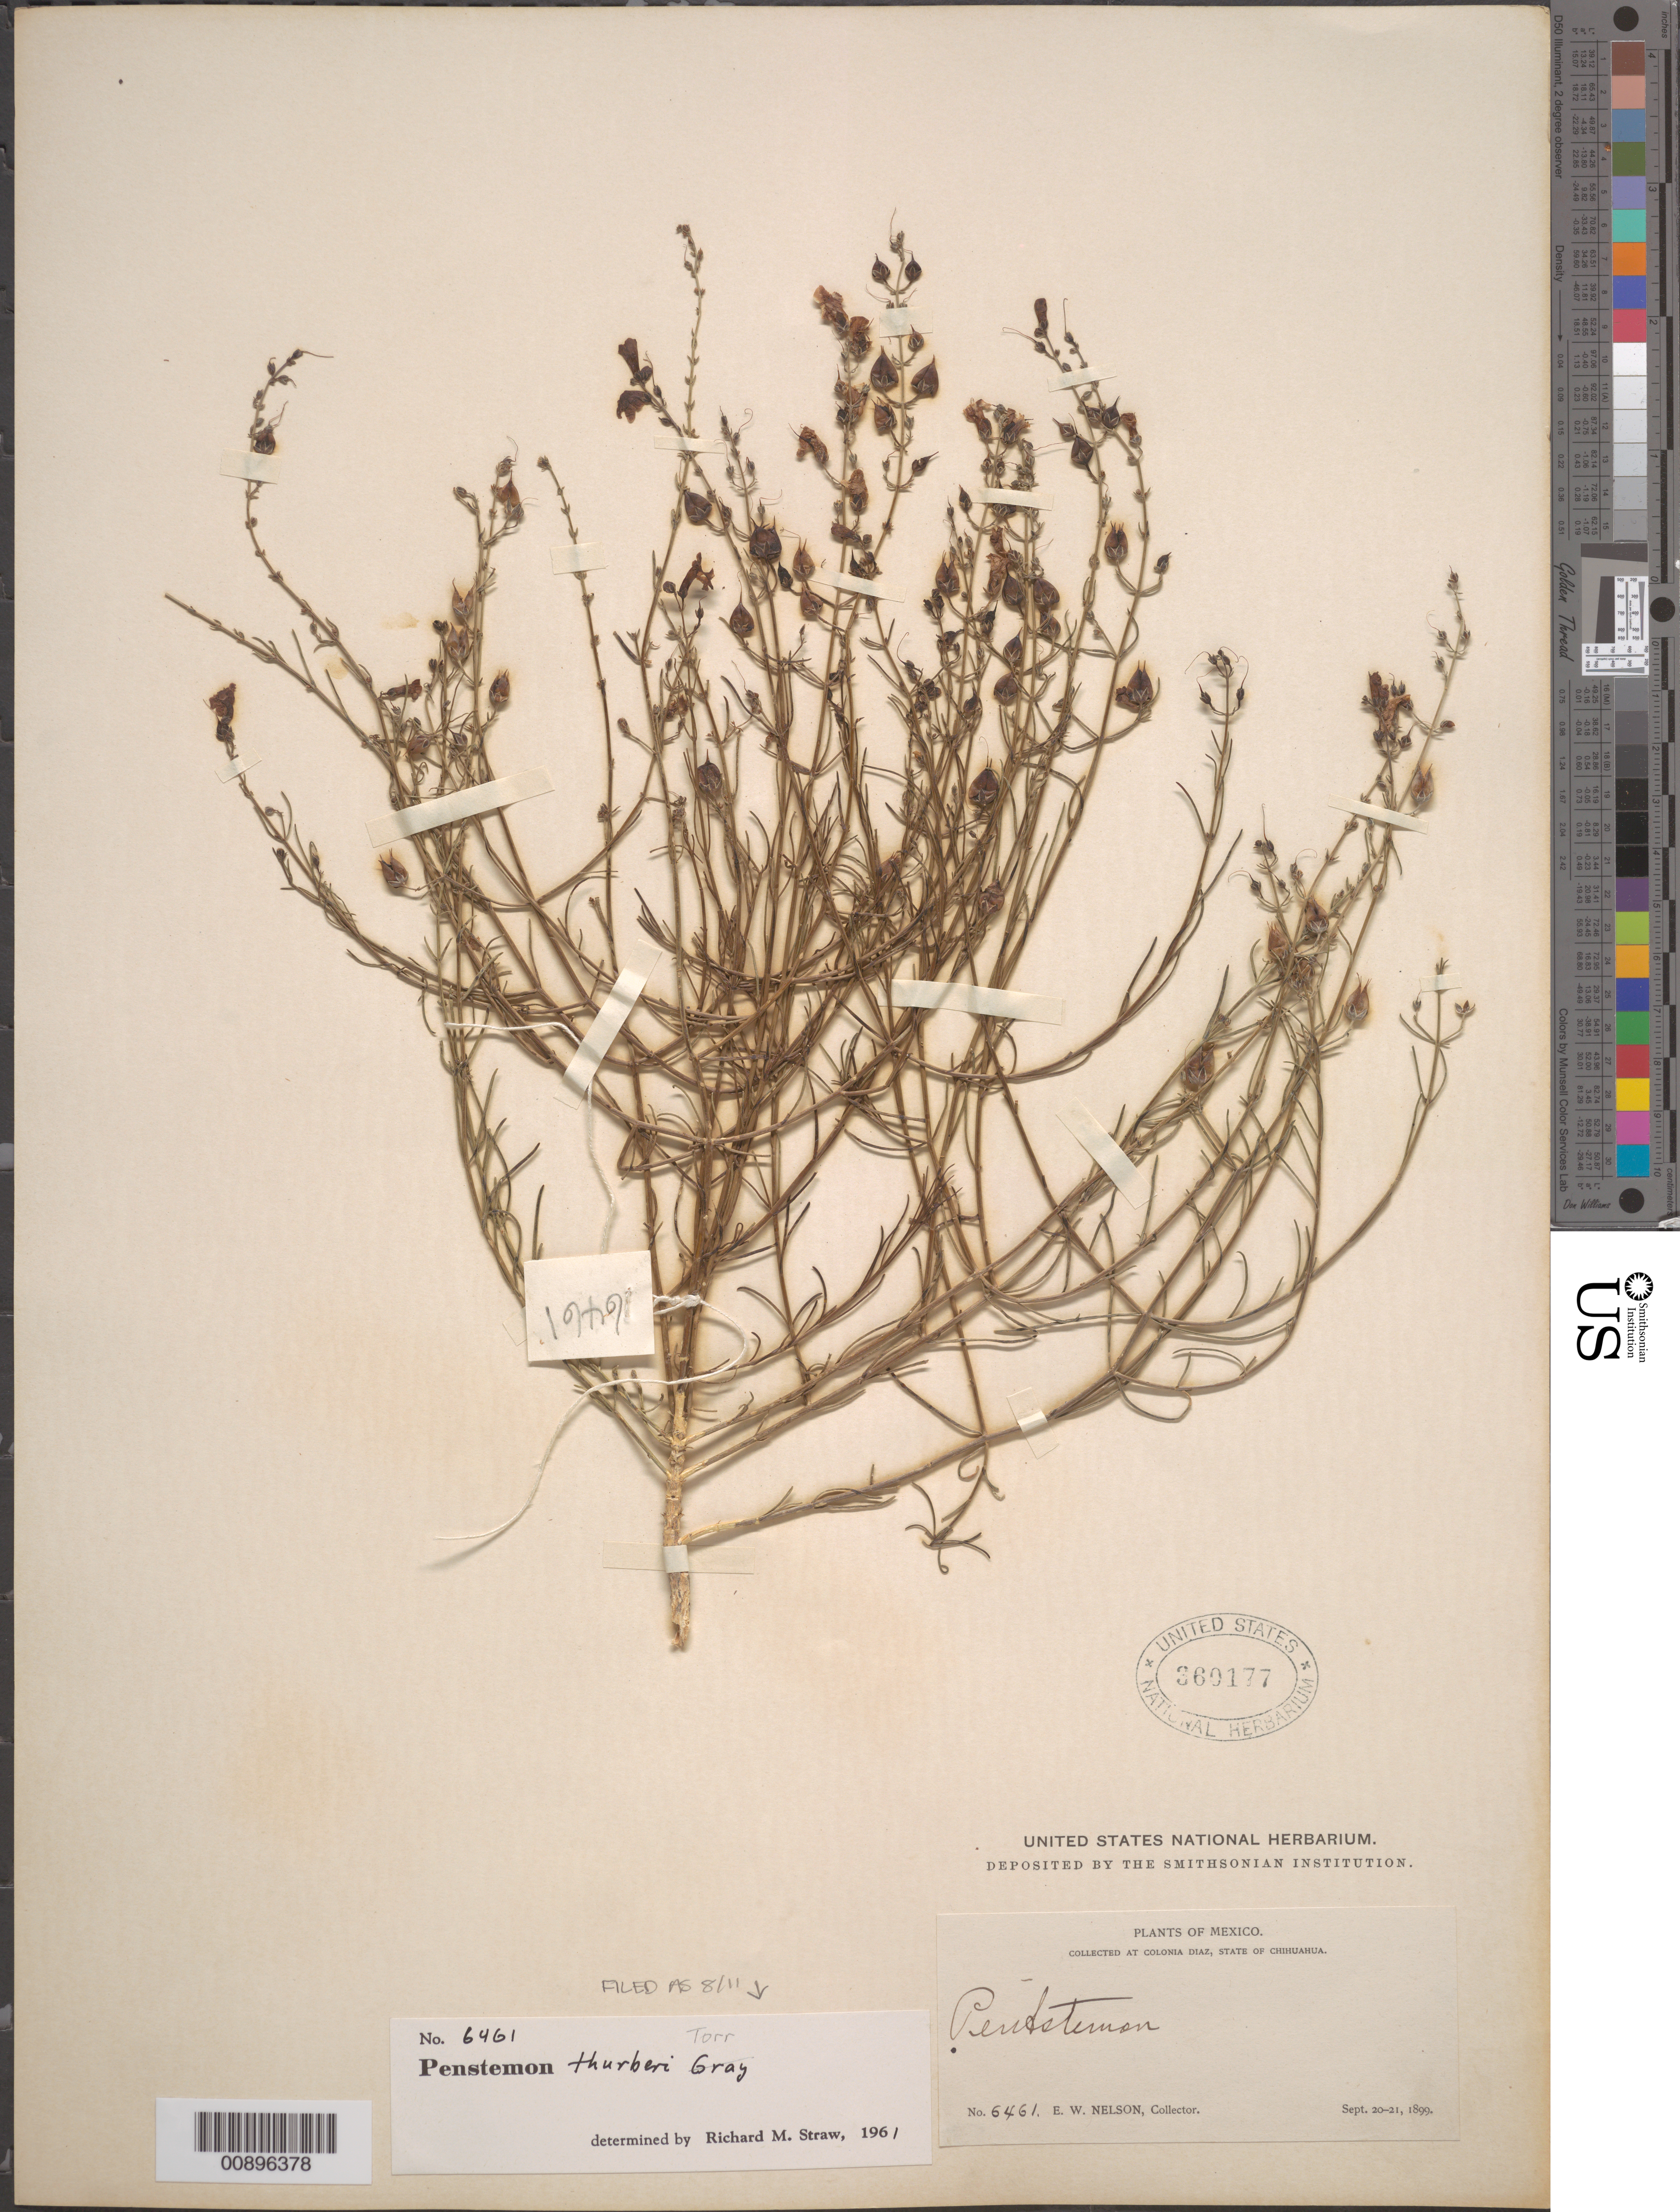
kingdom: Plantae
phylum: Tracheophyta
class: Magnoliopsida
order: Lamiales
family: Plantaginaceae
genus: Penstemon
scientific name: Penstemon thurberi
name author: Torr.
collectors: E. W. Nelson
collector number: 6461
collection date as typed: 20 Sep 1899 to 21 Sep 1899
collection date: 1899-09-20/1899-09-21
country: Mexico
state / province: Chihuahua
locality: Colonia Díaz, Chihuahua.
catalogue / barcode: US 360177